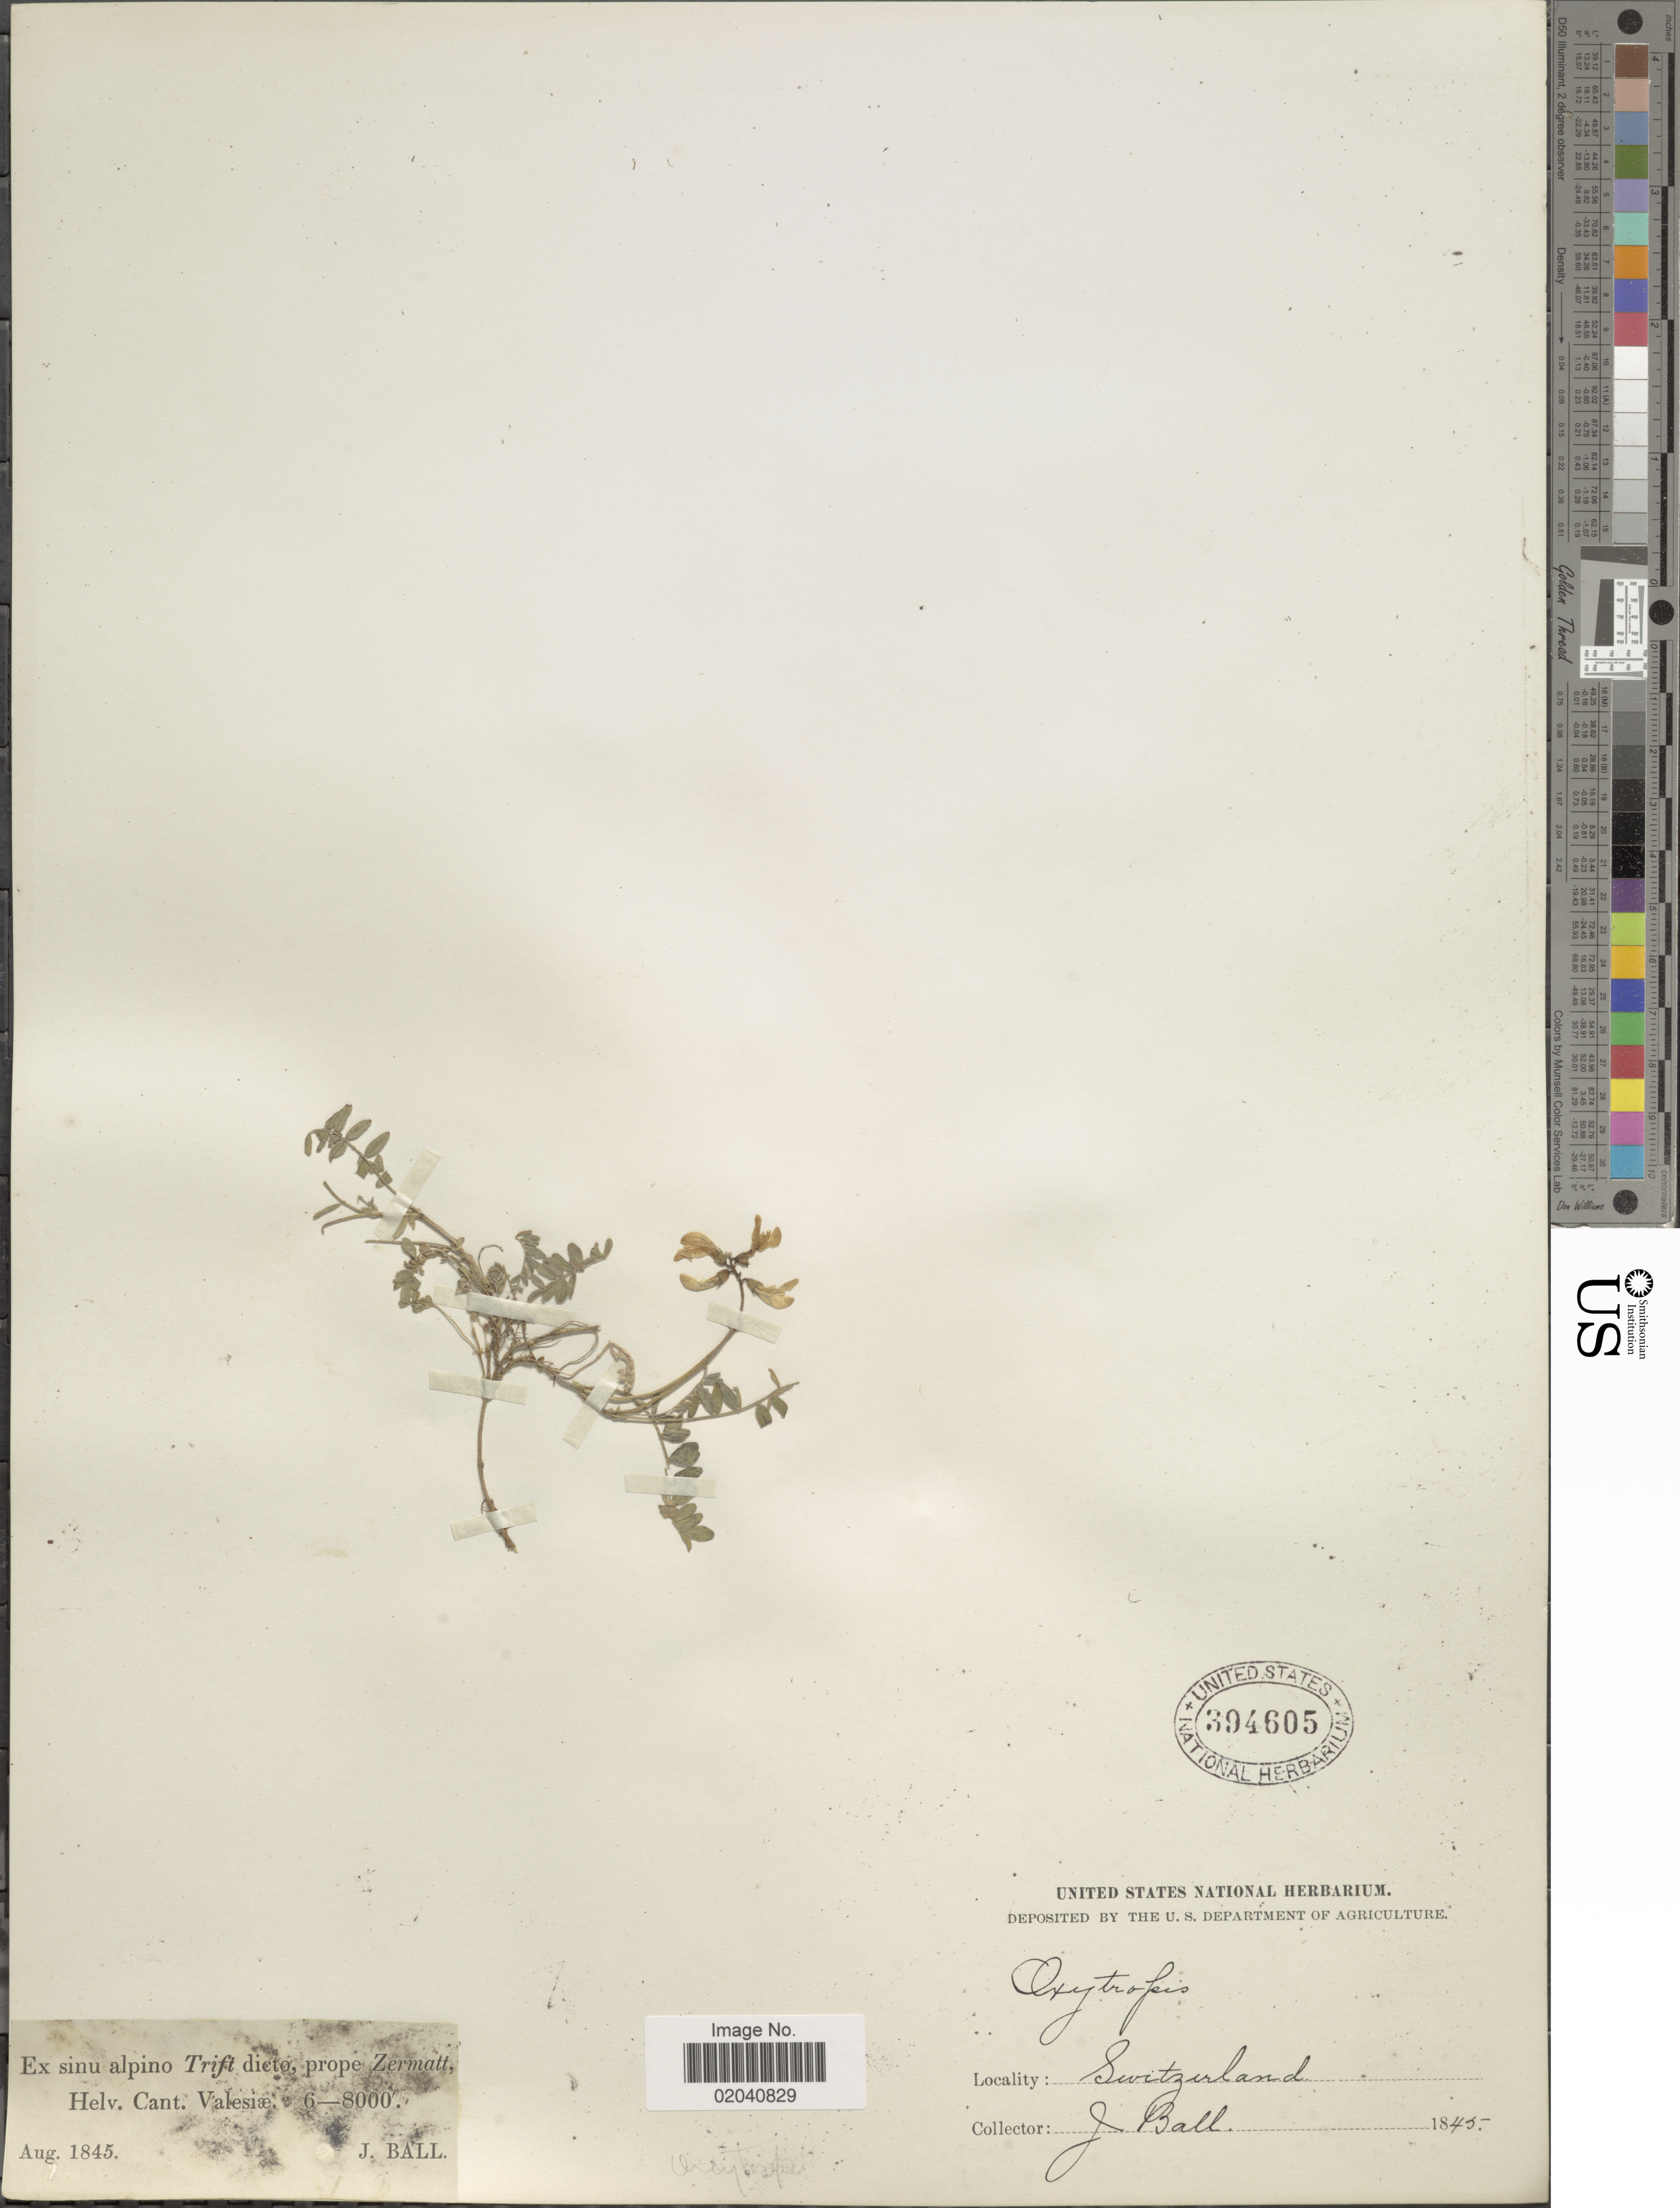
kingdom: Plantae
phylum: Tracheophyta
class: Magnoliopsida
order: Fabales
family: Fabaceae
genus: Oxytropis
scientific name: Oxytropis sp.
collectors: J. Ball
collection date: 1845-08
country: Switzerland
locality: Ex sinu alpino Trift dicto, prope Zermatt, Helv. Cant. Valesiæ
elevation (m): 1829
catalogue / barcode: US 394605